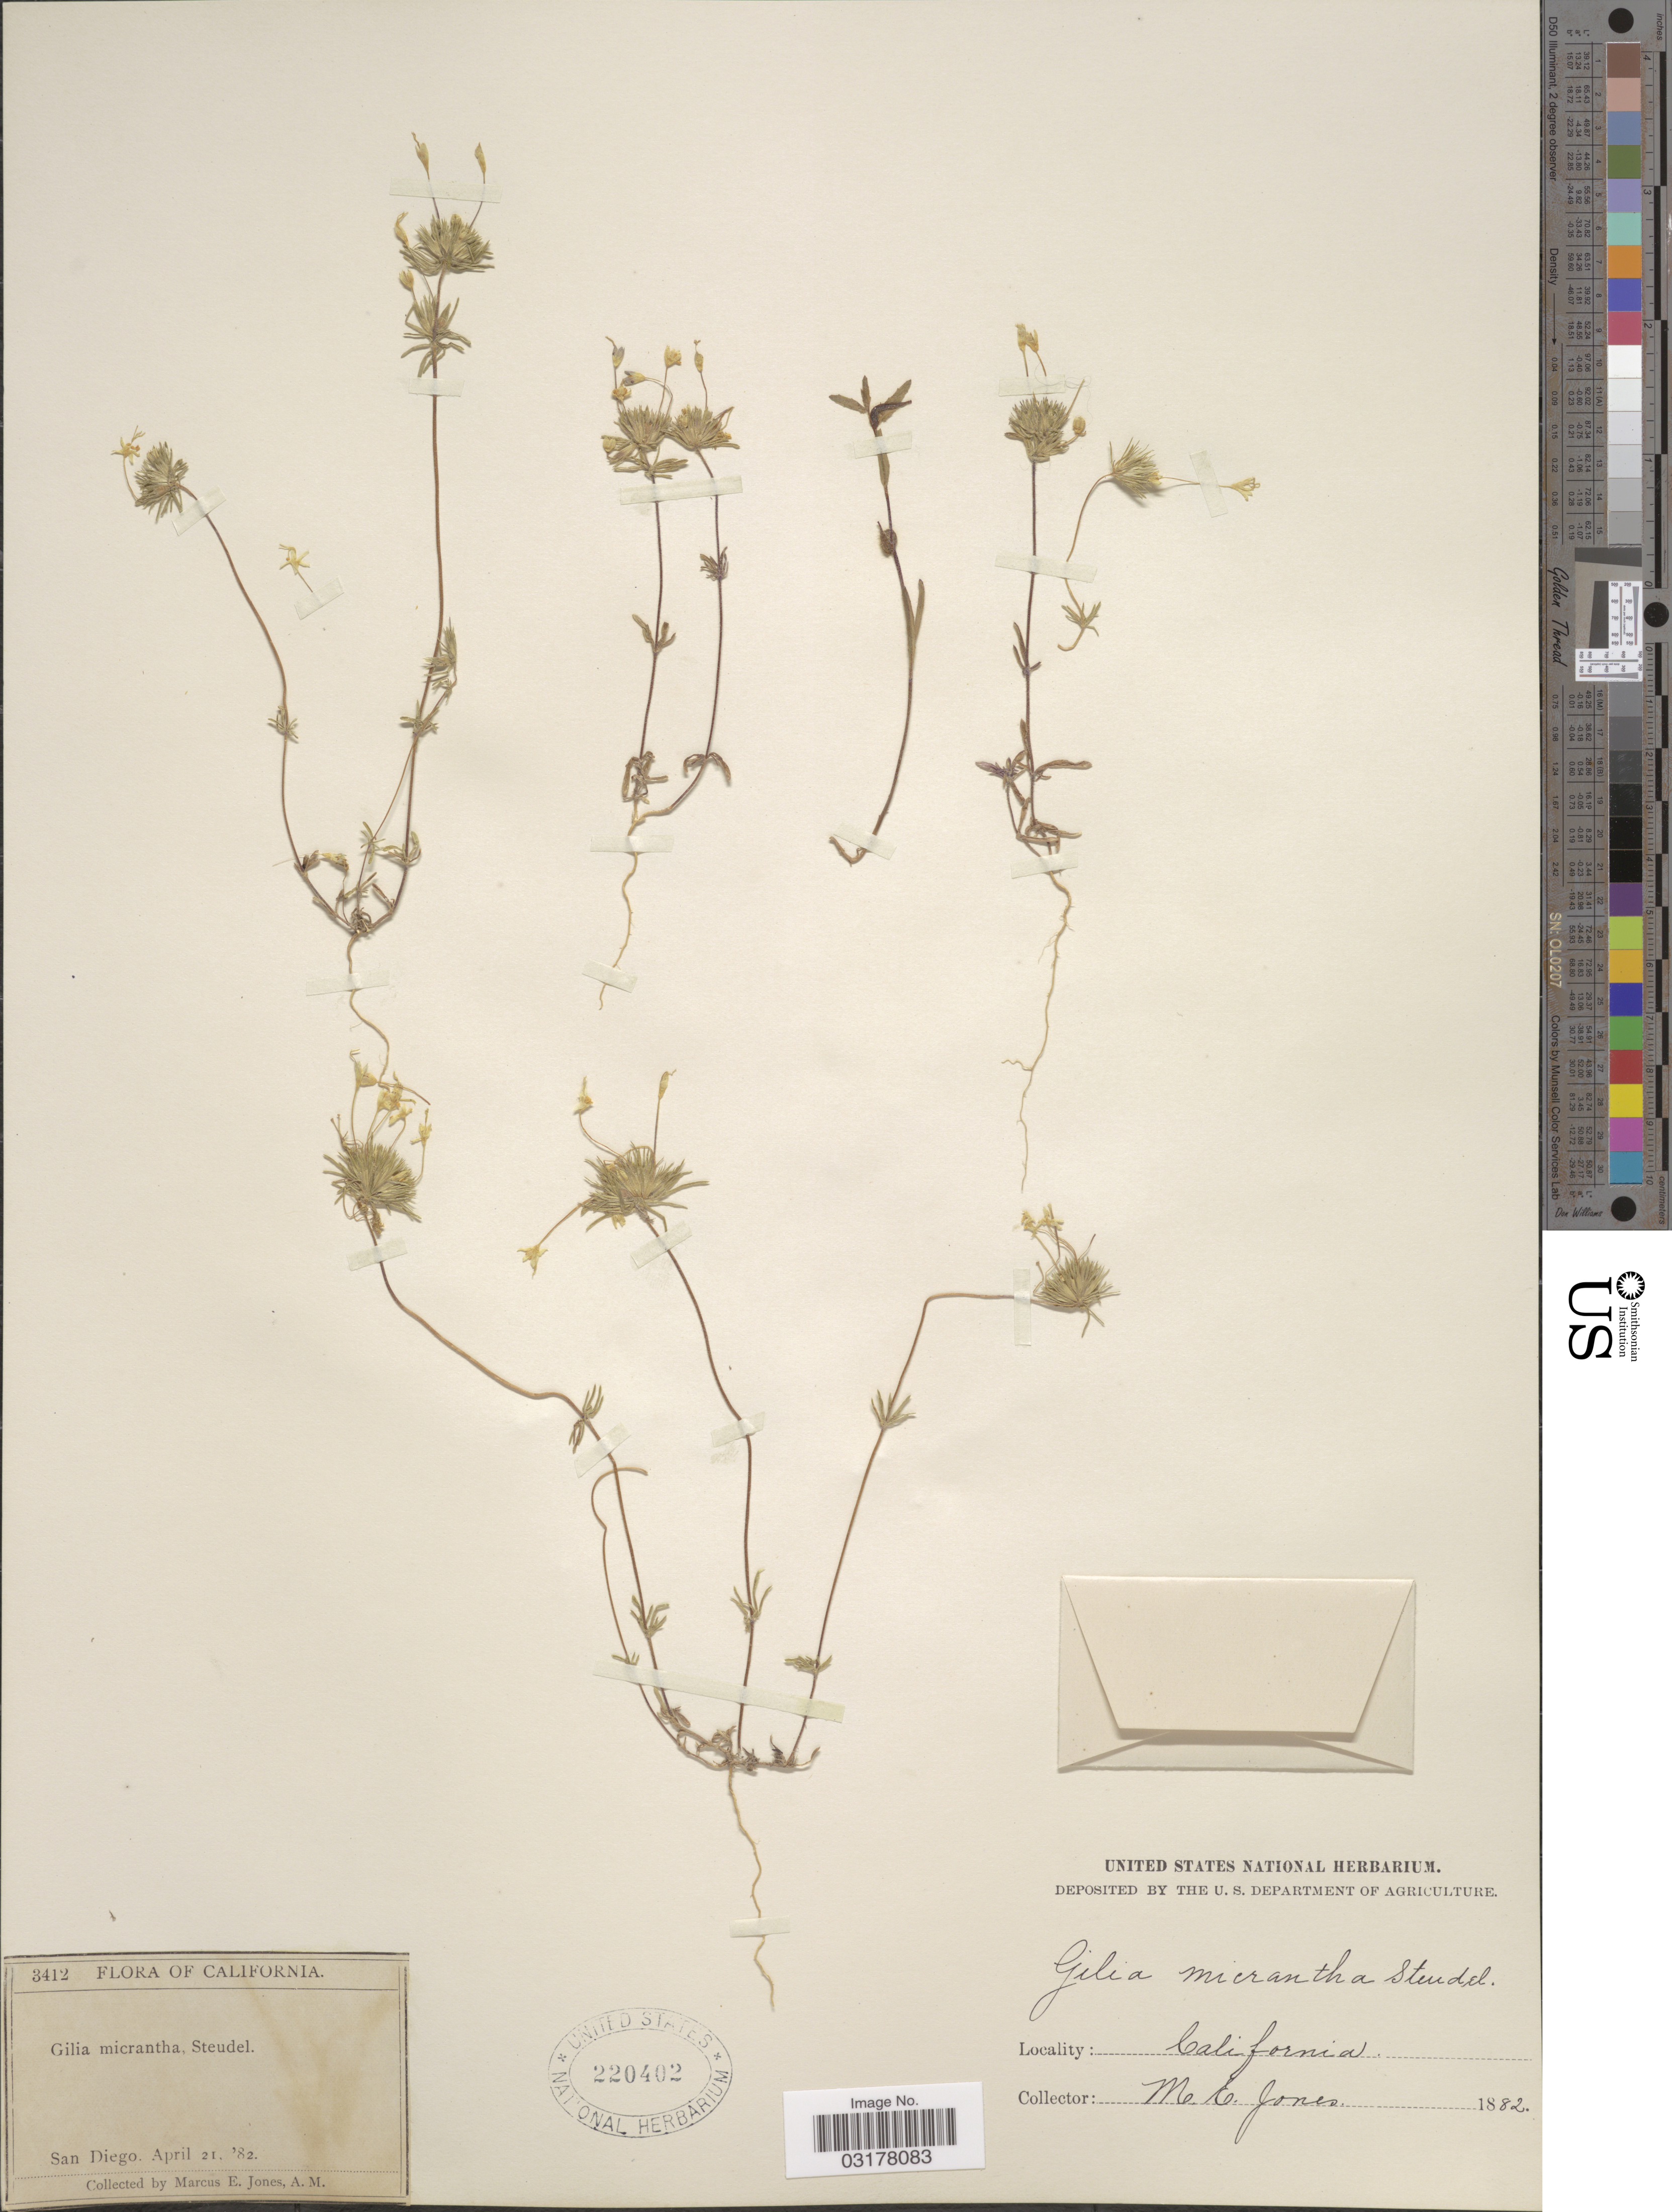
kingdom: Plantae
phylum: Tracheophyta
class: Magnoliopsida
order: Ericales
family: Polemoniaceae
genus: Leptosiphon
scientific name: Leptosiphon parviflorus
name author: Benth.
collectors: M. E. Jones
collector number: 3412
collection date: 1882-04-21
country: United States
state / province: California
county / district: San Diego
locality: San Diego.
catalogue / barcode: US 220402